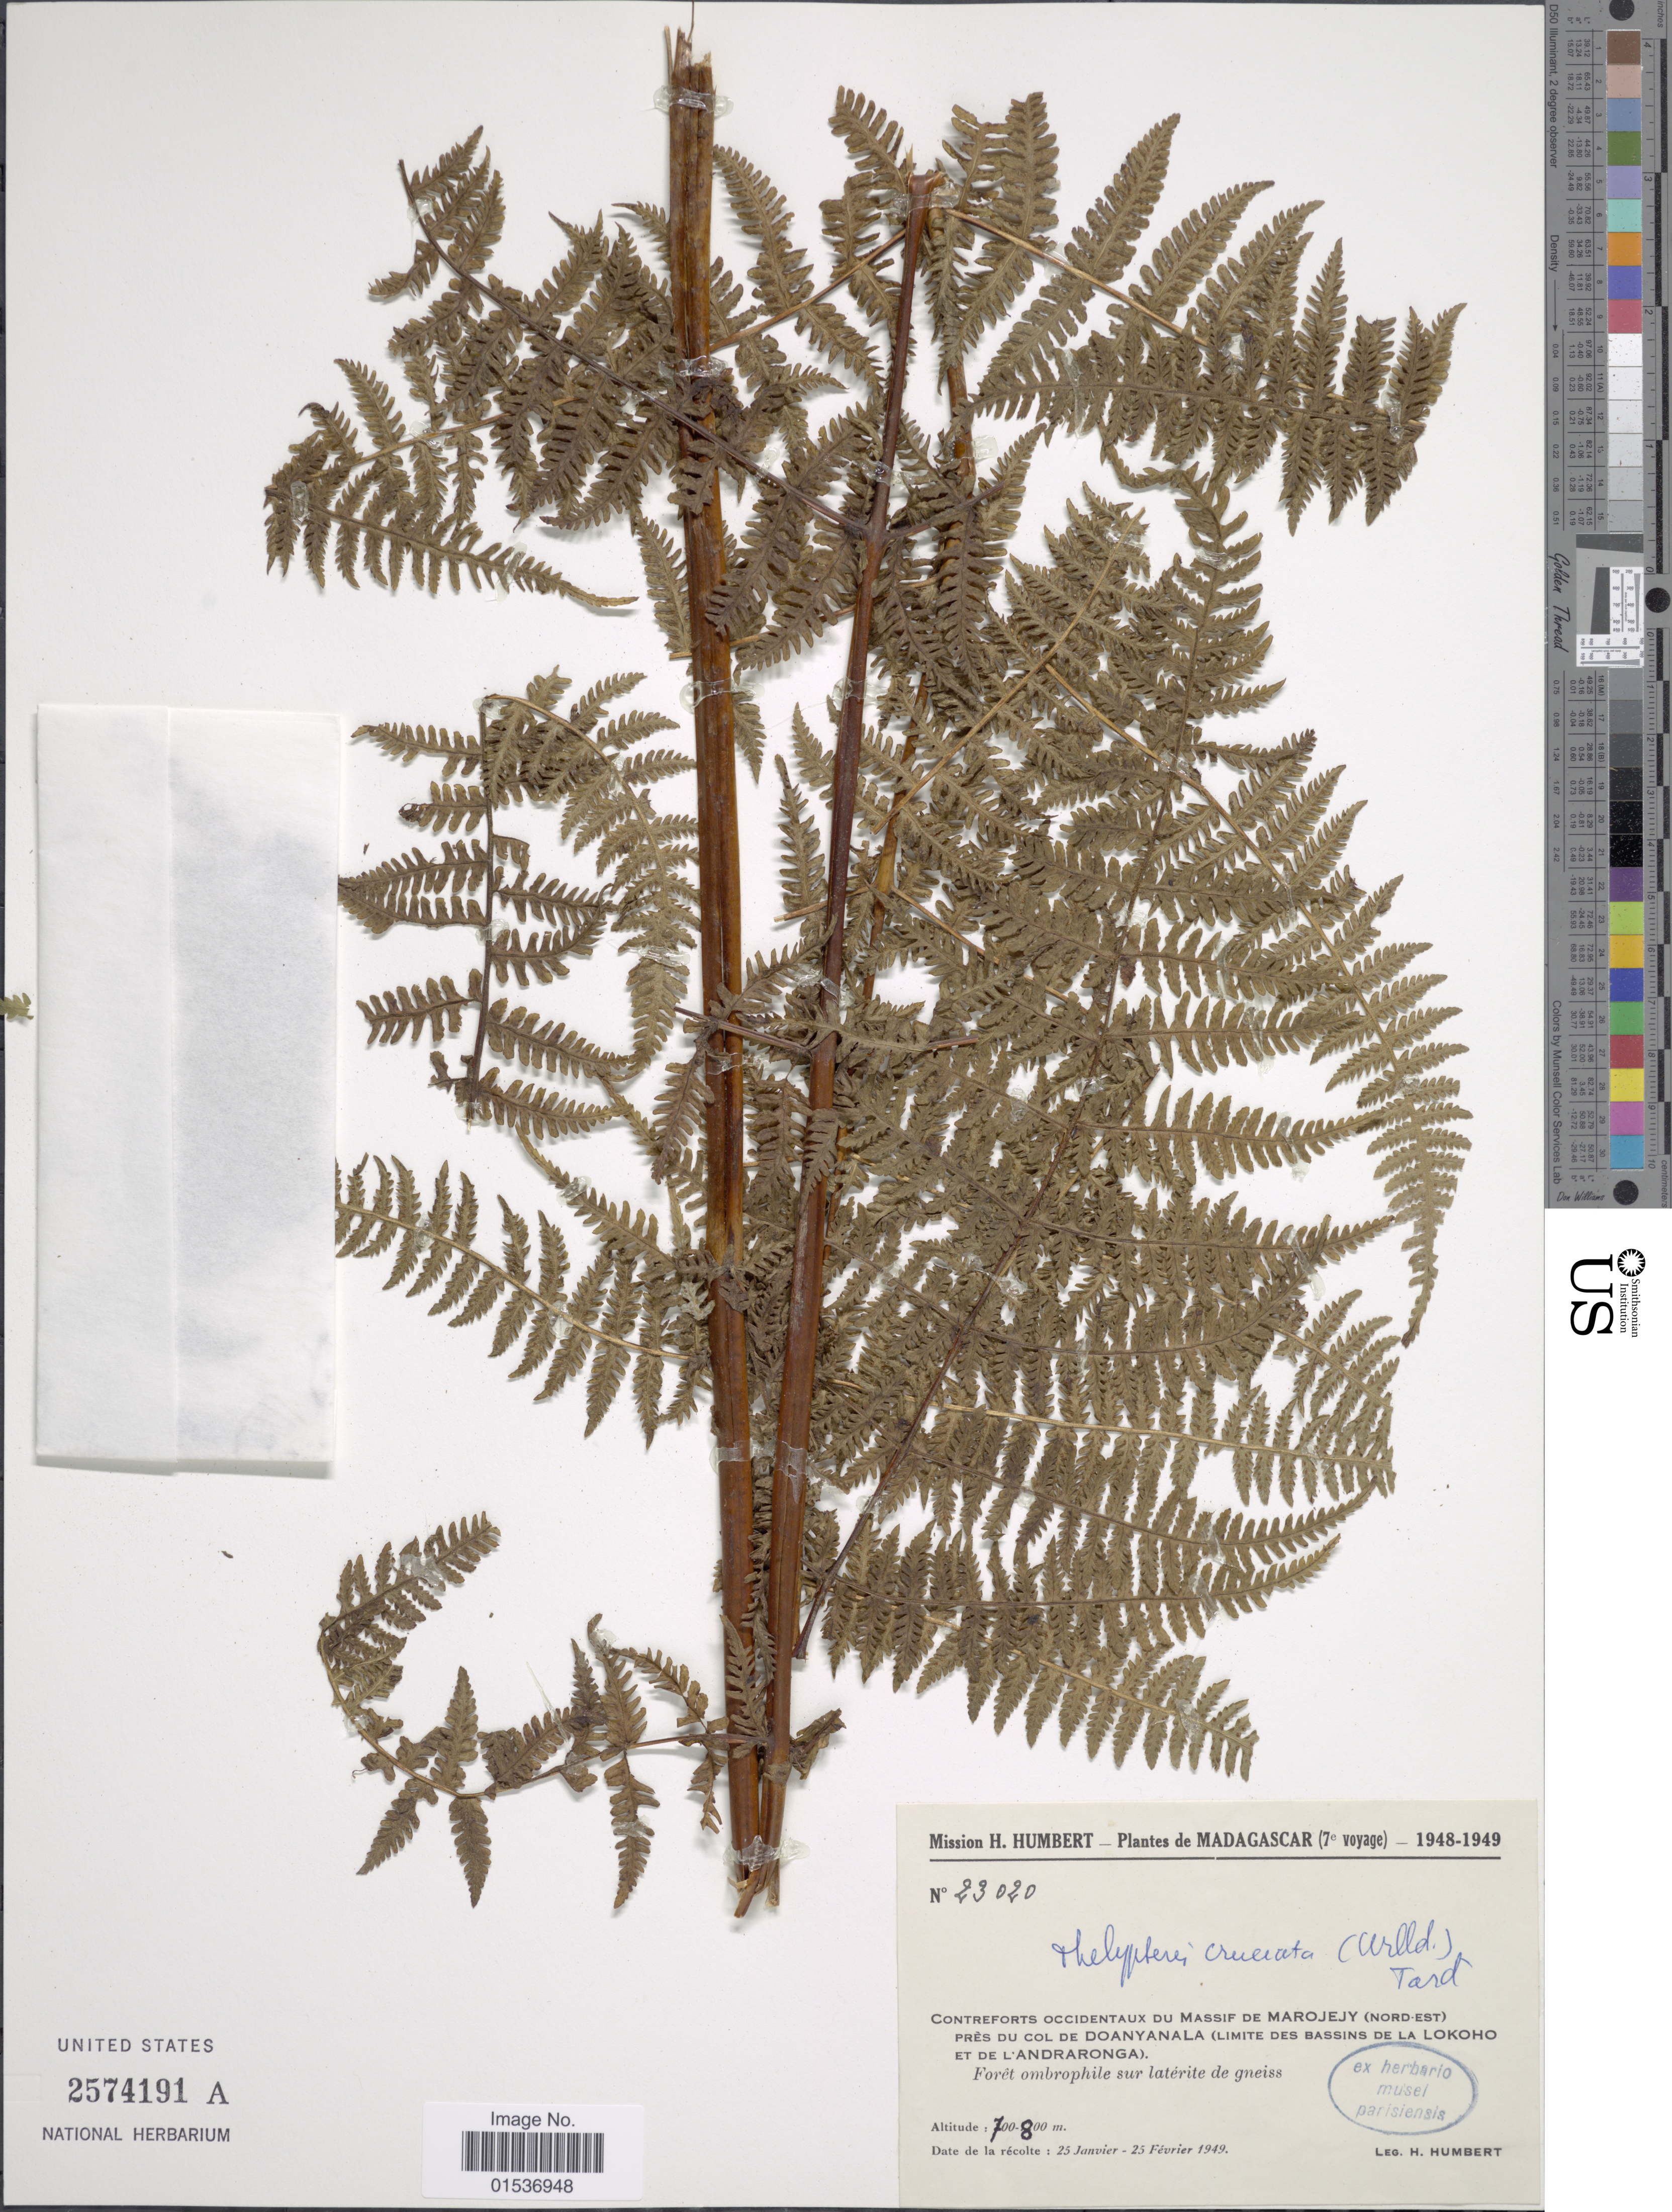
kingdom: Plantae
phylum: Tracheophyta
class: Polypodiopsida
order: Polypodiales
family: Thelypteridaceae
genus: Pseudophegopteris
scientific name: Pseudophegopteris cruciata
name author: (Willd.) Holttum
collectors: H. Humbert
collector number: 23020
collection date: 1949-01-25/1949-02-25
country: Madagascar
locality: Madagascar, Contreforts Occidentaux du Massif de Marojejy (nord-est) Pres du col de Doanyanala (Limite des bassins de la Lokoho et de L'Andraronga).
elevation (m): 700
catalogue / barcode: US 2574191A